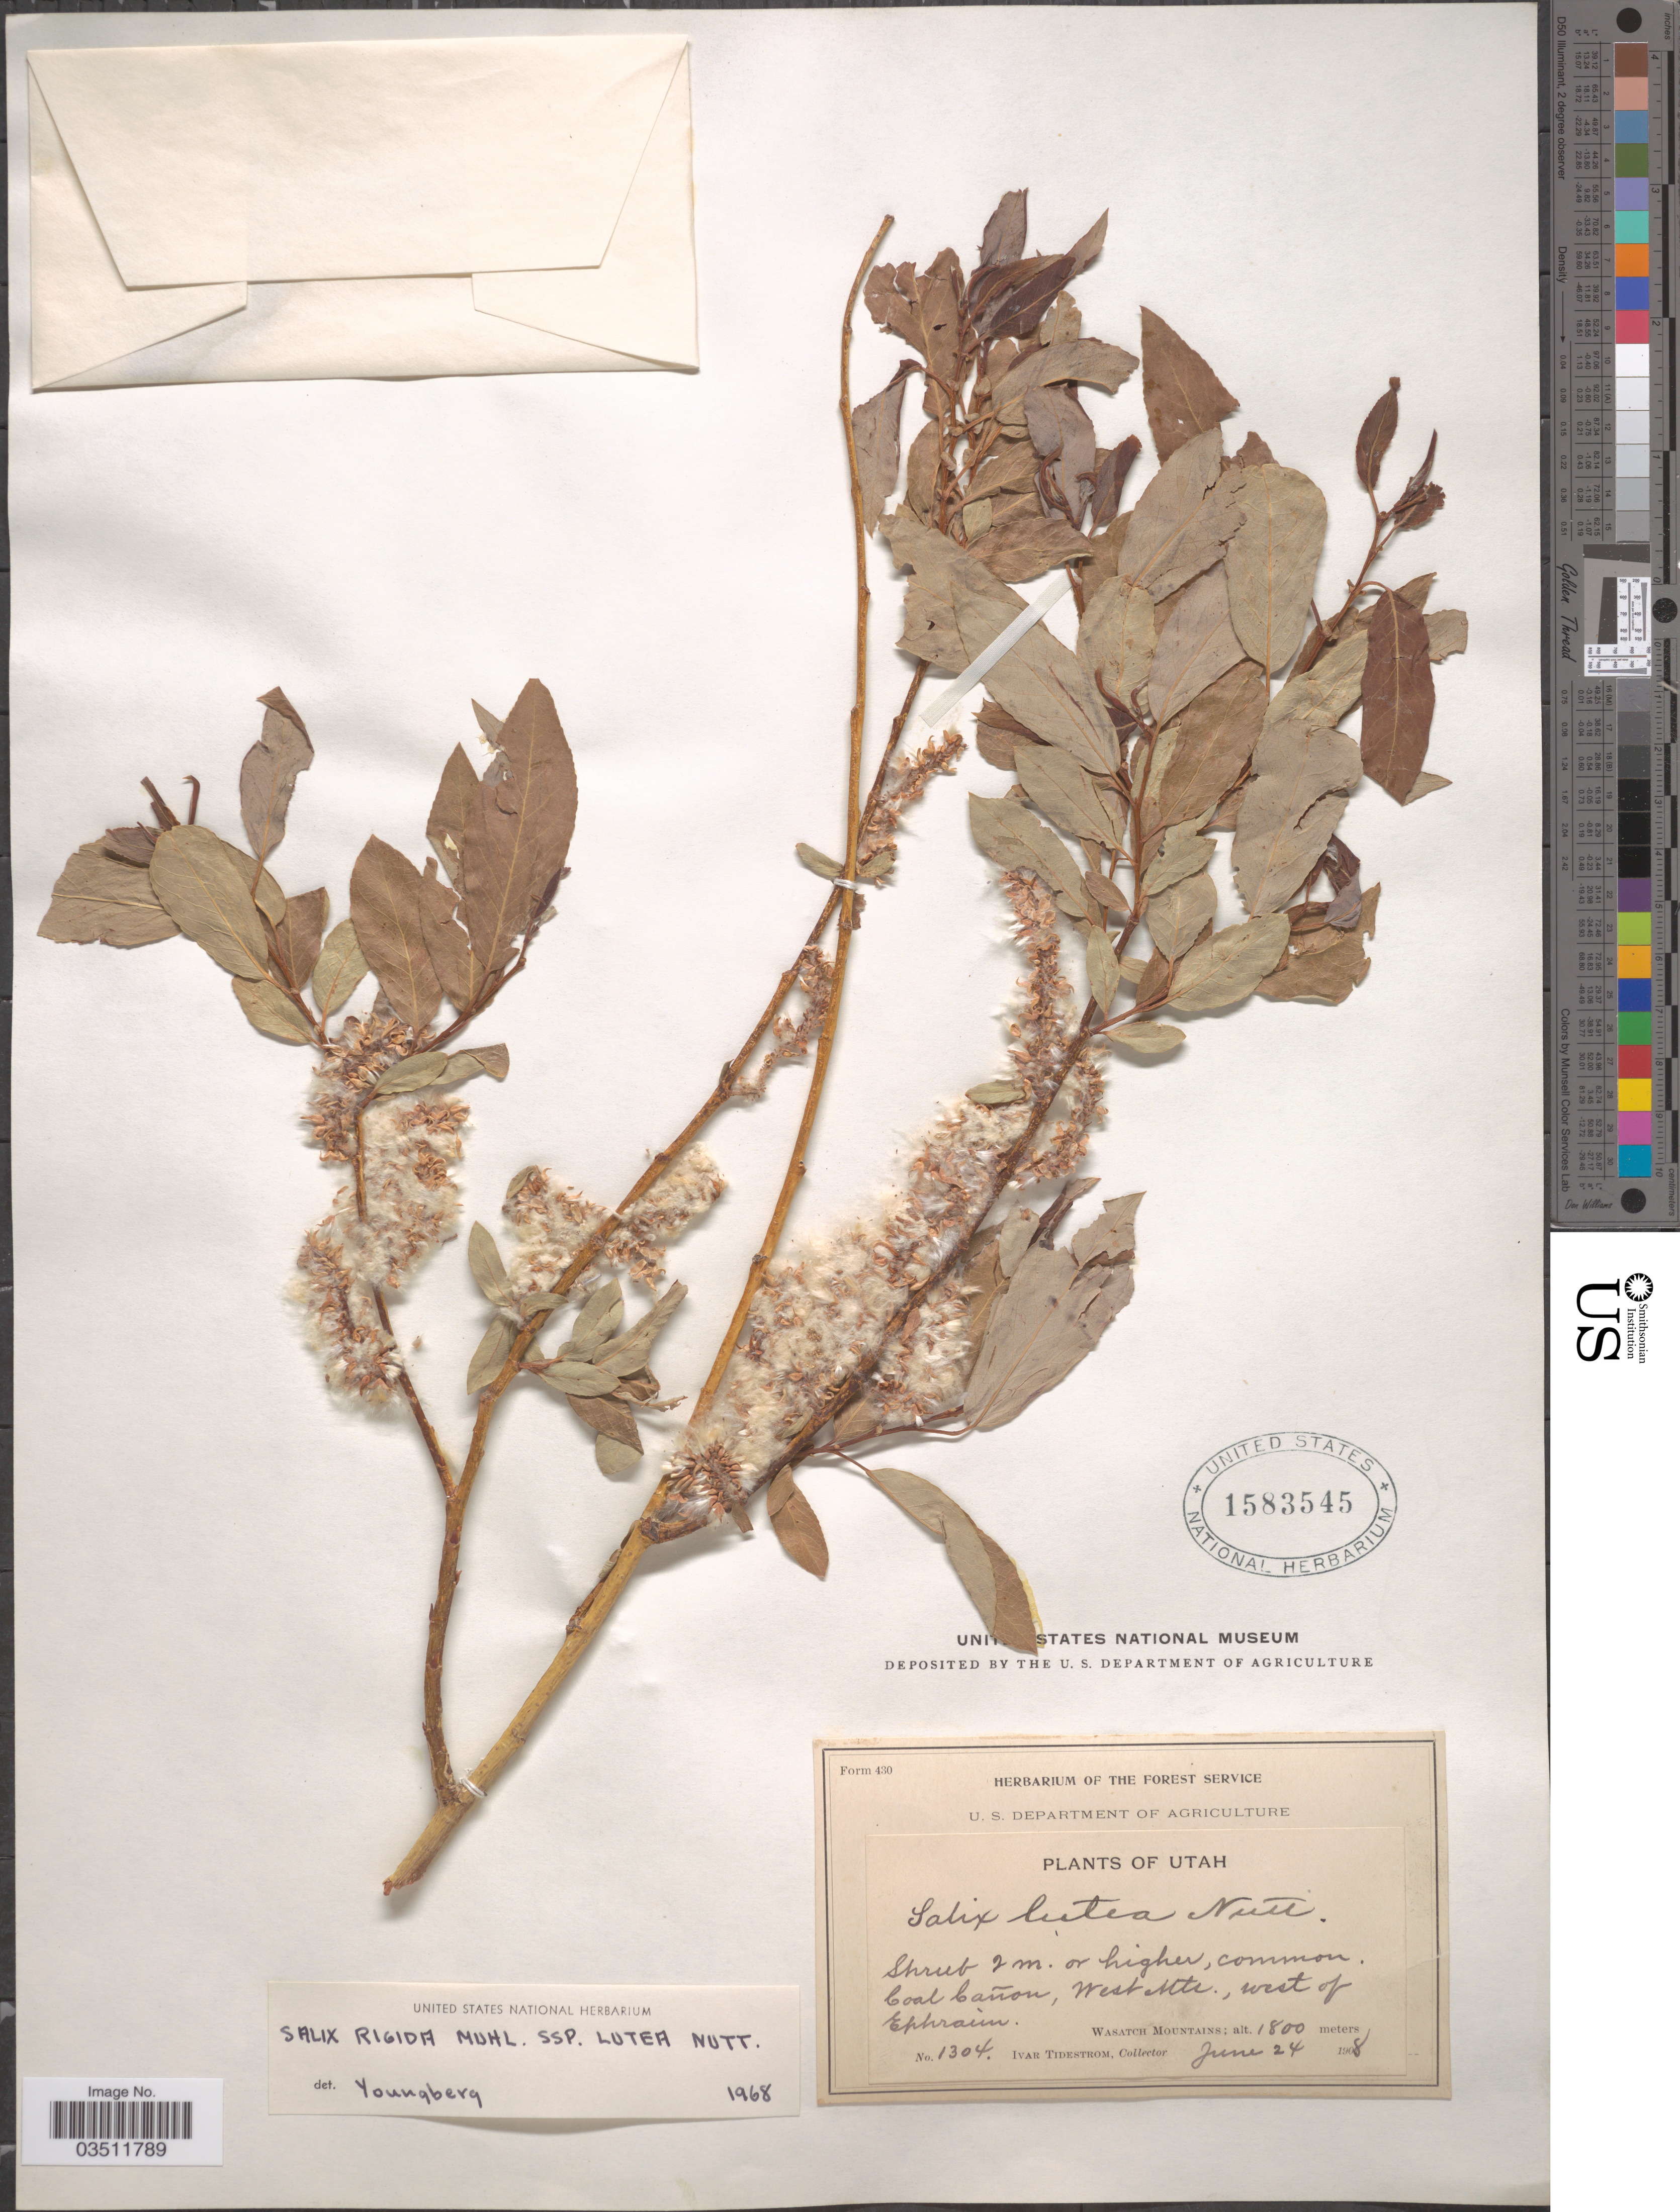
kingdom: Plantae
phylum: Tracheophyta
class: Magnoliopsida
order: Malpighiales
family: Salicaceae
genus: Salix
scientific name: Salix lutea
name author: Nutt.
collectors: I. F. Tidestrom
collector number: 1304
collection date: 1908-06-24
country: United States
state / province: Utah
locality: Coal Cañon, West Mts., west of Ephraim. Wasatch Mountains.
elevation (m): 1800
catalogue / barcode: US 1583545